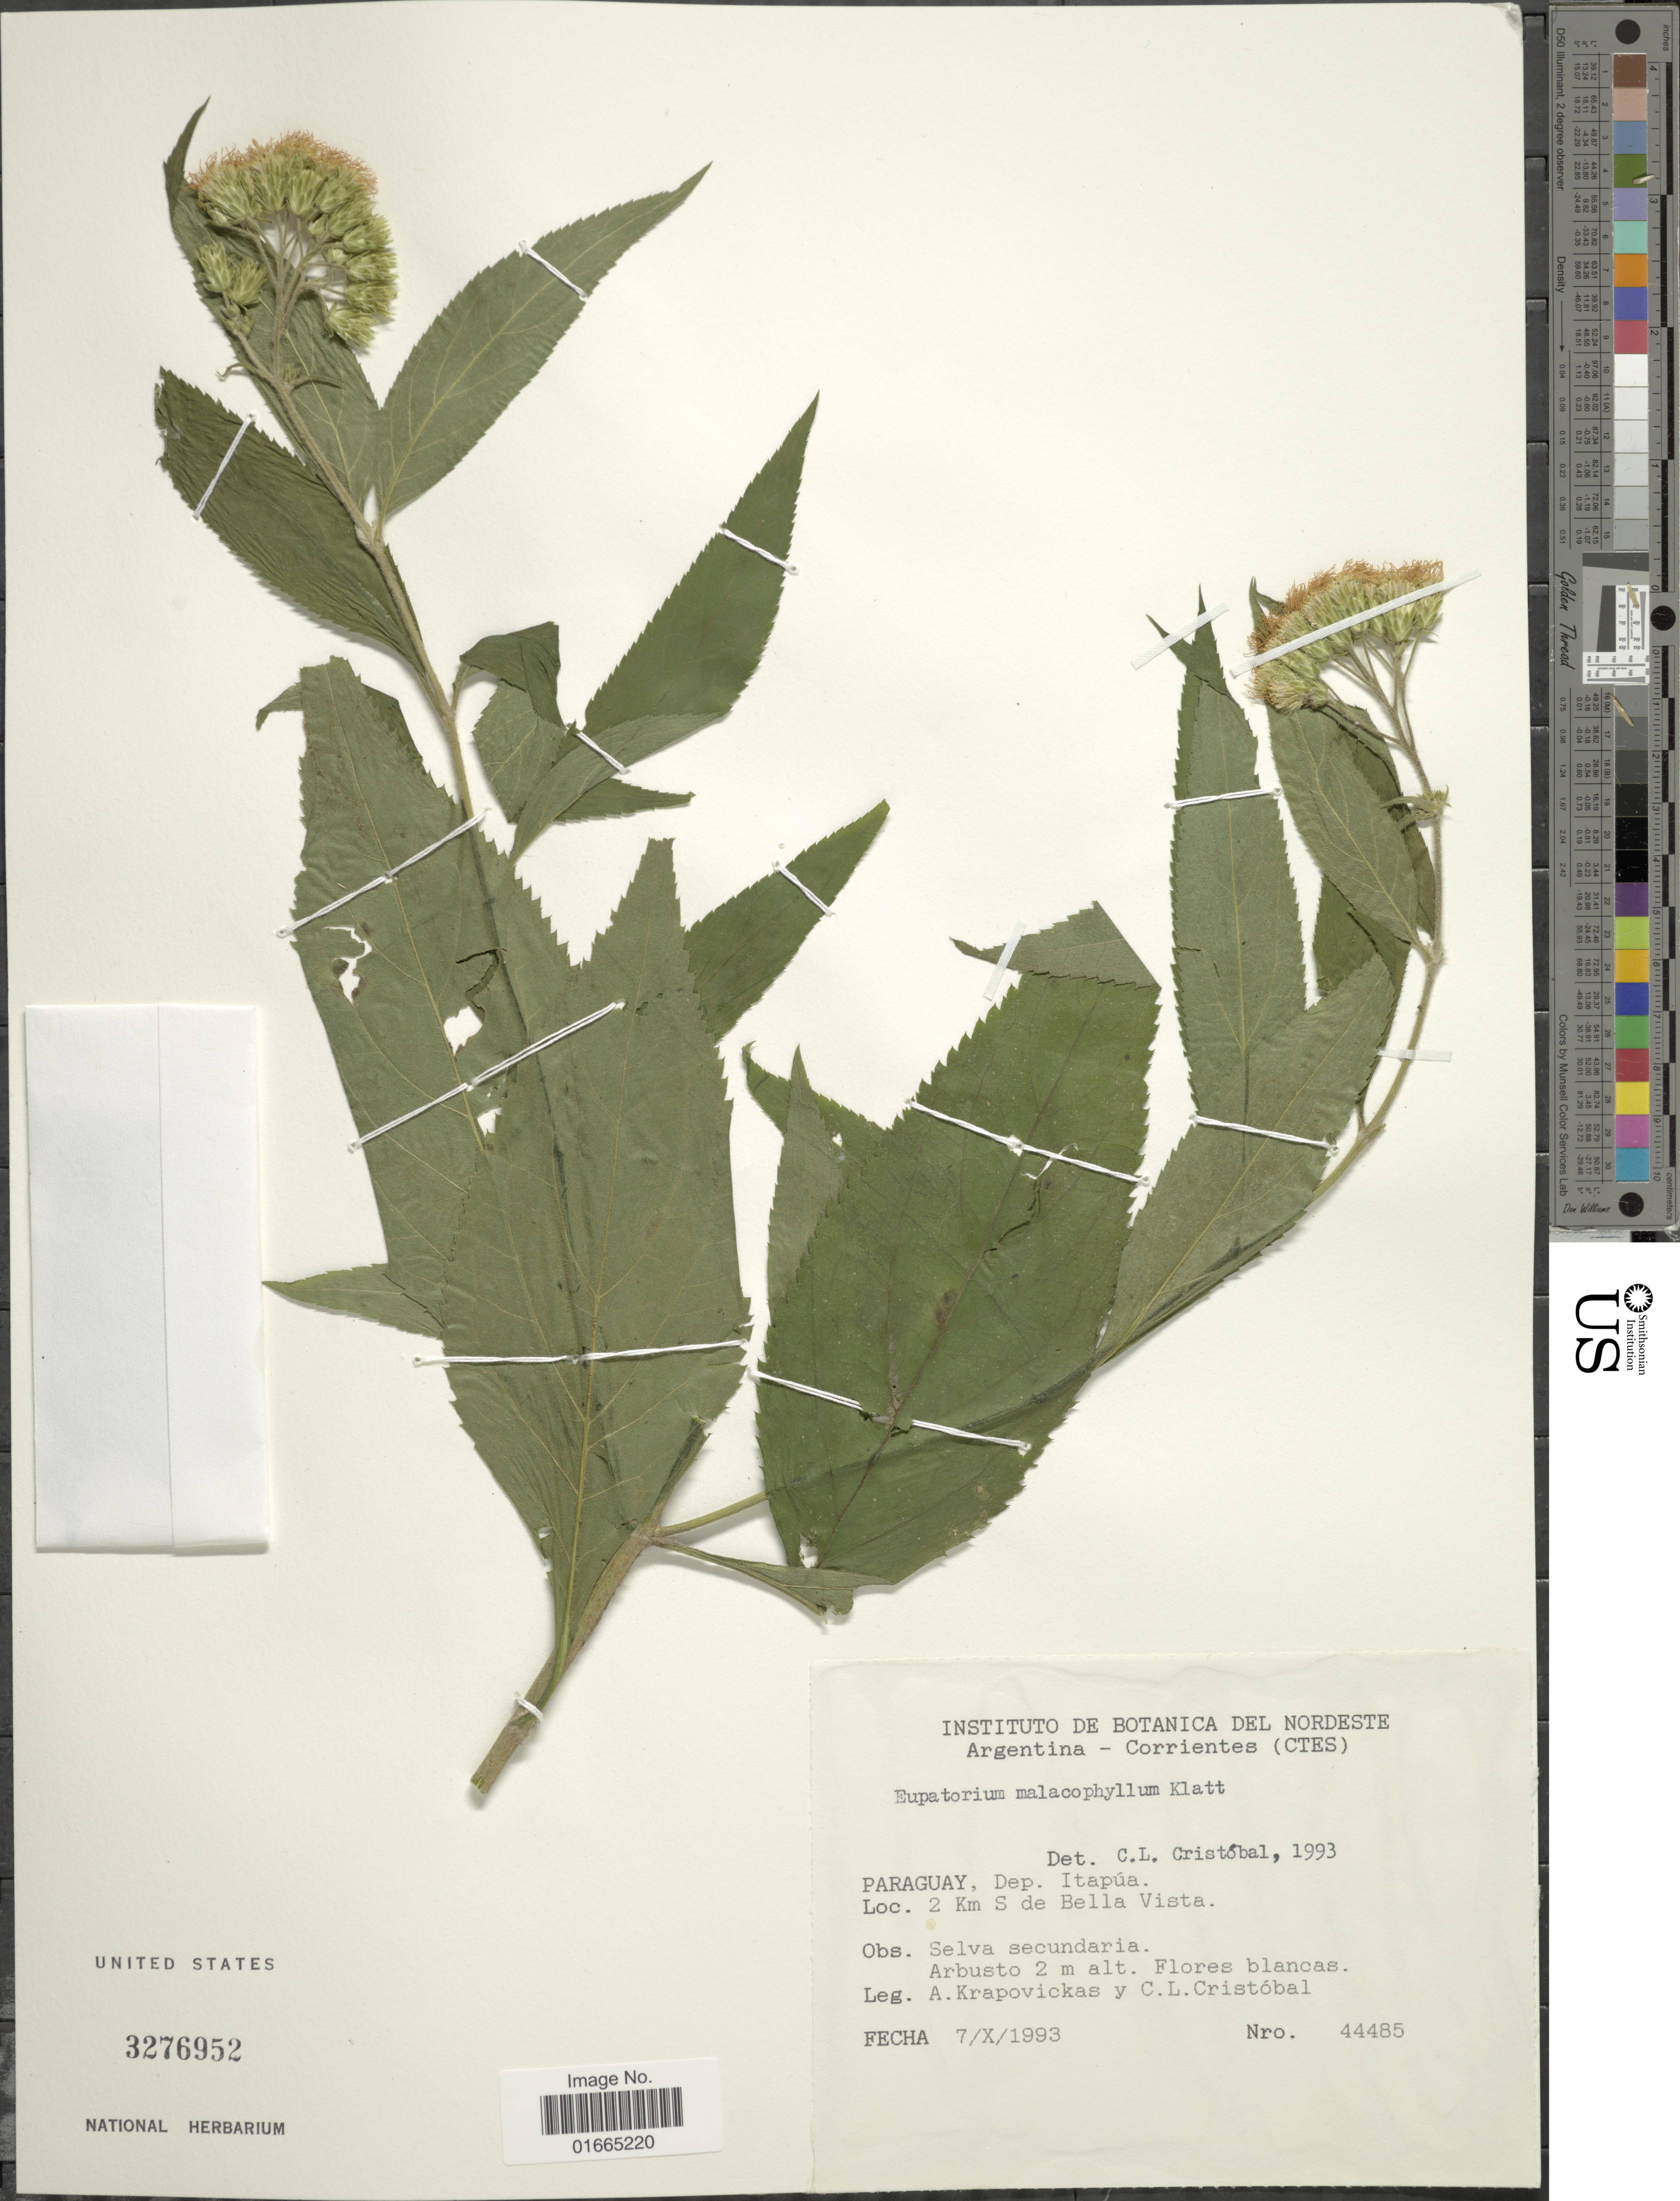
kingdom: Plantae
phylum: Tracheophyta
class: Magnoliopsida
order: Asterales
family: Asteraceae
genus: Neocabreria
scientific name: Neocabreria malachophylla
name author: (Klatt) R.M. King & H. Rob.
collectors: A. Krapovickas & C. L. Cristóbal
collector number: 44485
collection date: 1993-10-07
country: Paraguay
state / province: Itapua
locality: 2 Km S de Bella Vista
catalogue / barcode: US 3276952